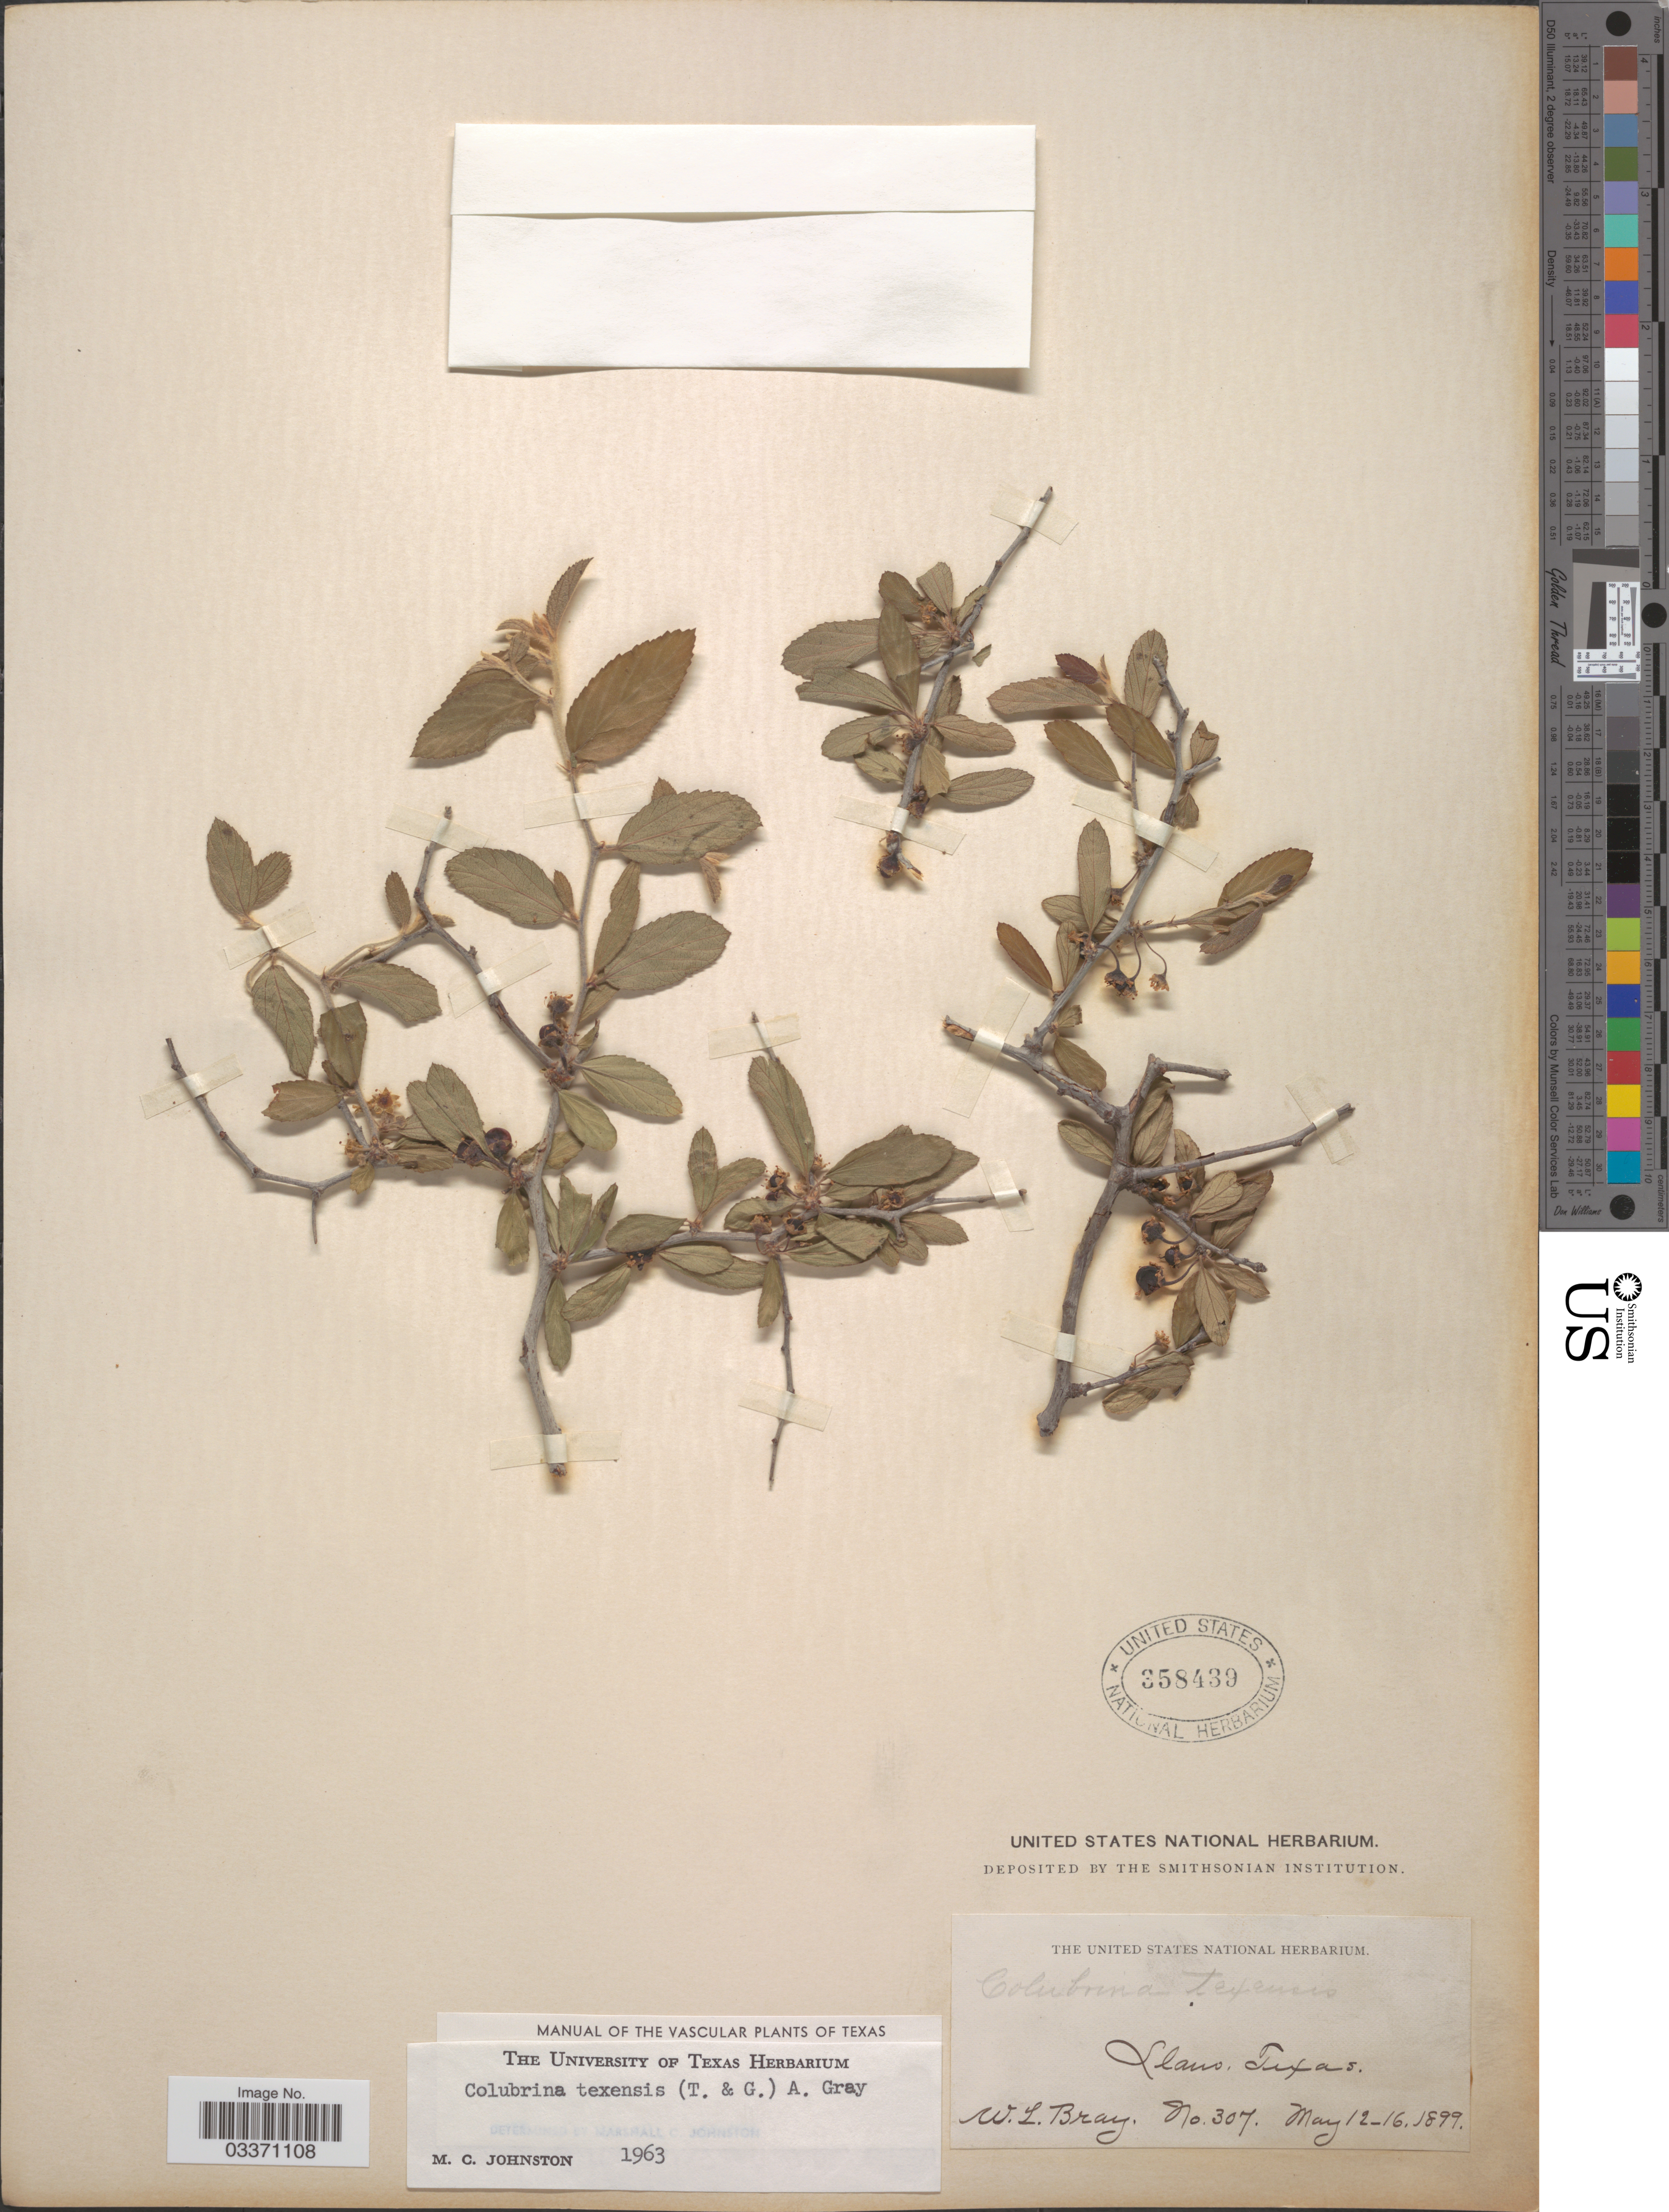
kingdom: Plantae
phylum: Tracheophyta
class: Magnoliopsida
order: Rosales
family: Rhamnaceae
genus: Colubrina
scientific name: Colubrina texensis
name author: (Torr. & A. Gray) A. Gray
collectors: W. L. Bray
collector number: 307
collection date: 1899-05-12/1899-05-16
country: United States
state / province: Texas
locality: Llano.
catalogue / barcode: US 358439